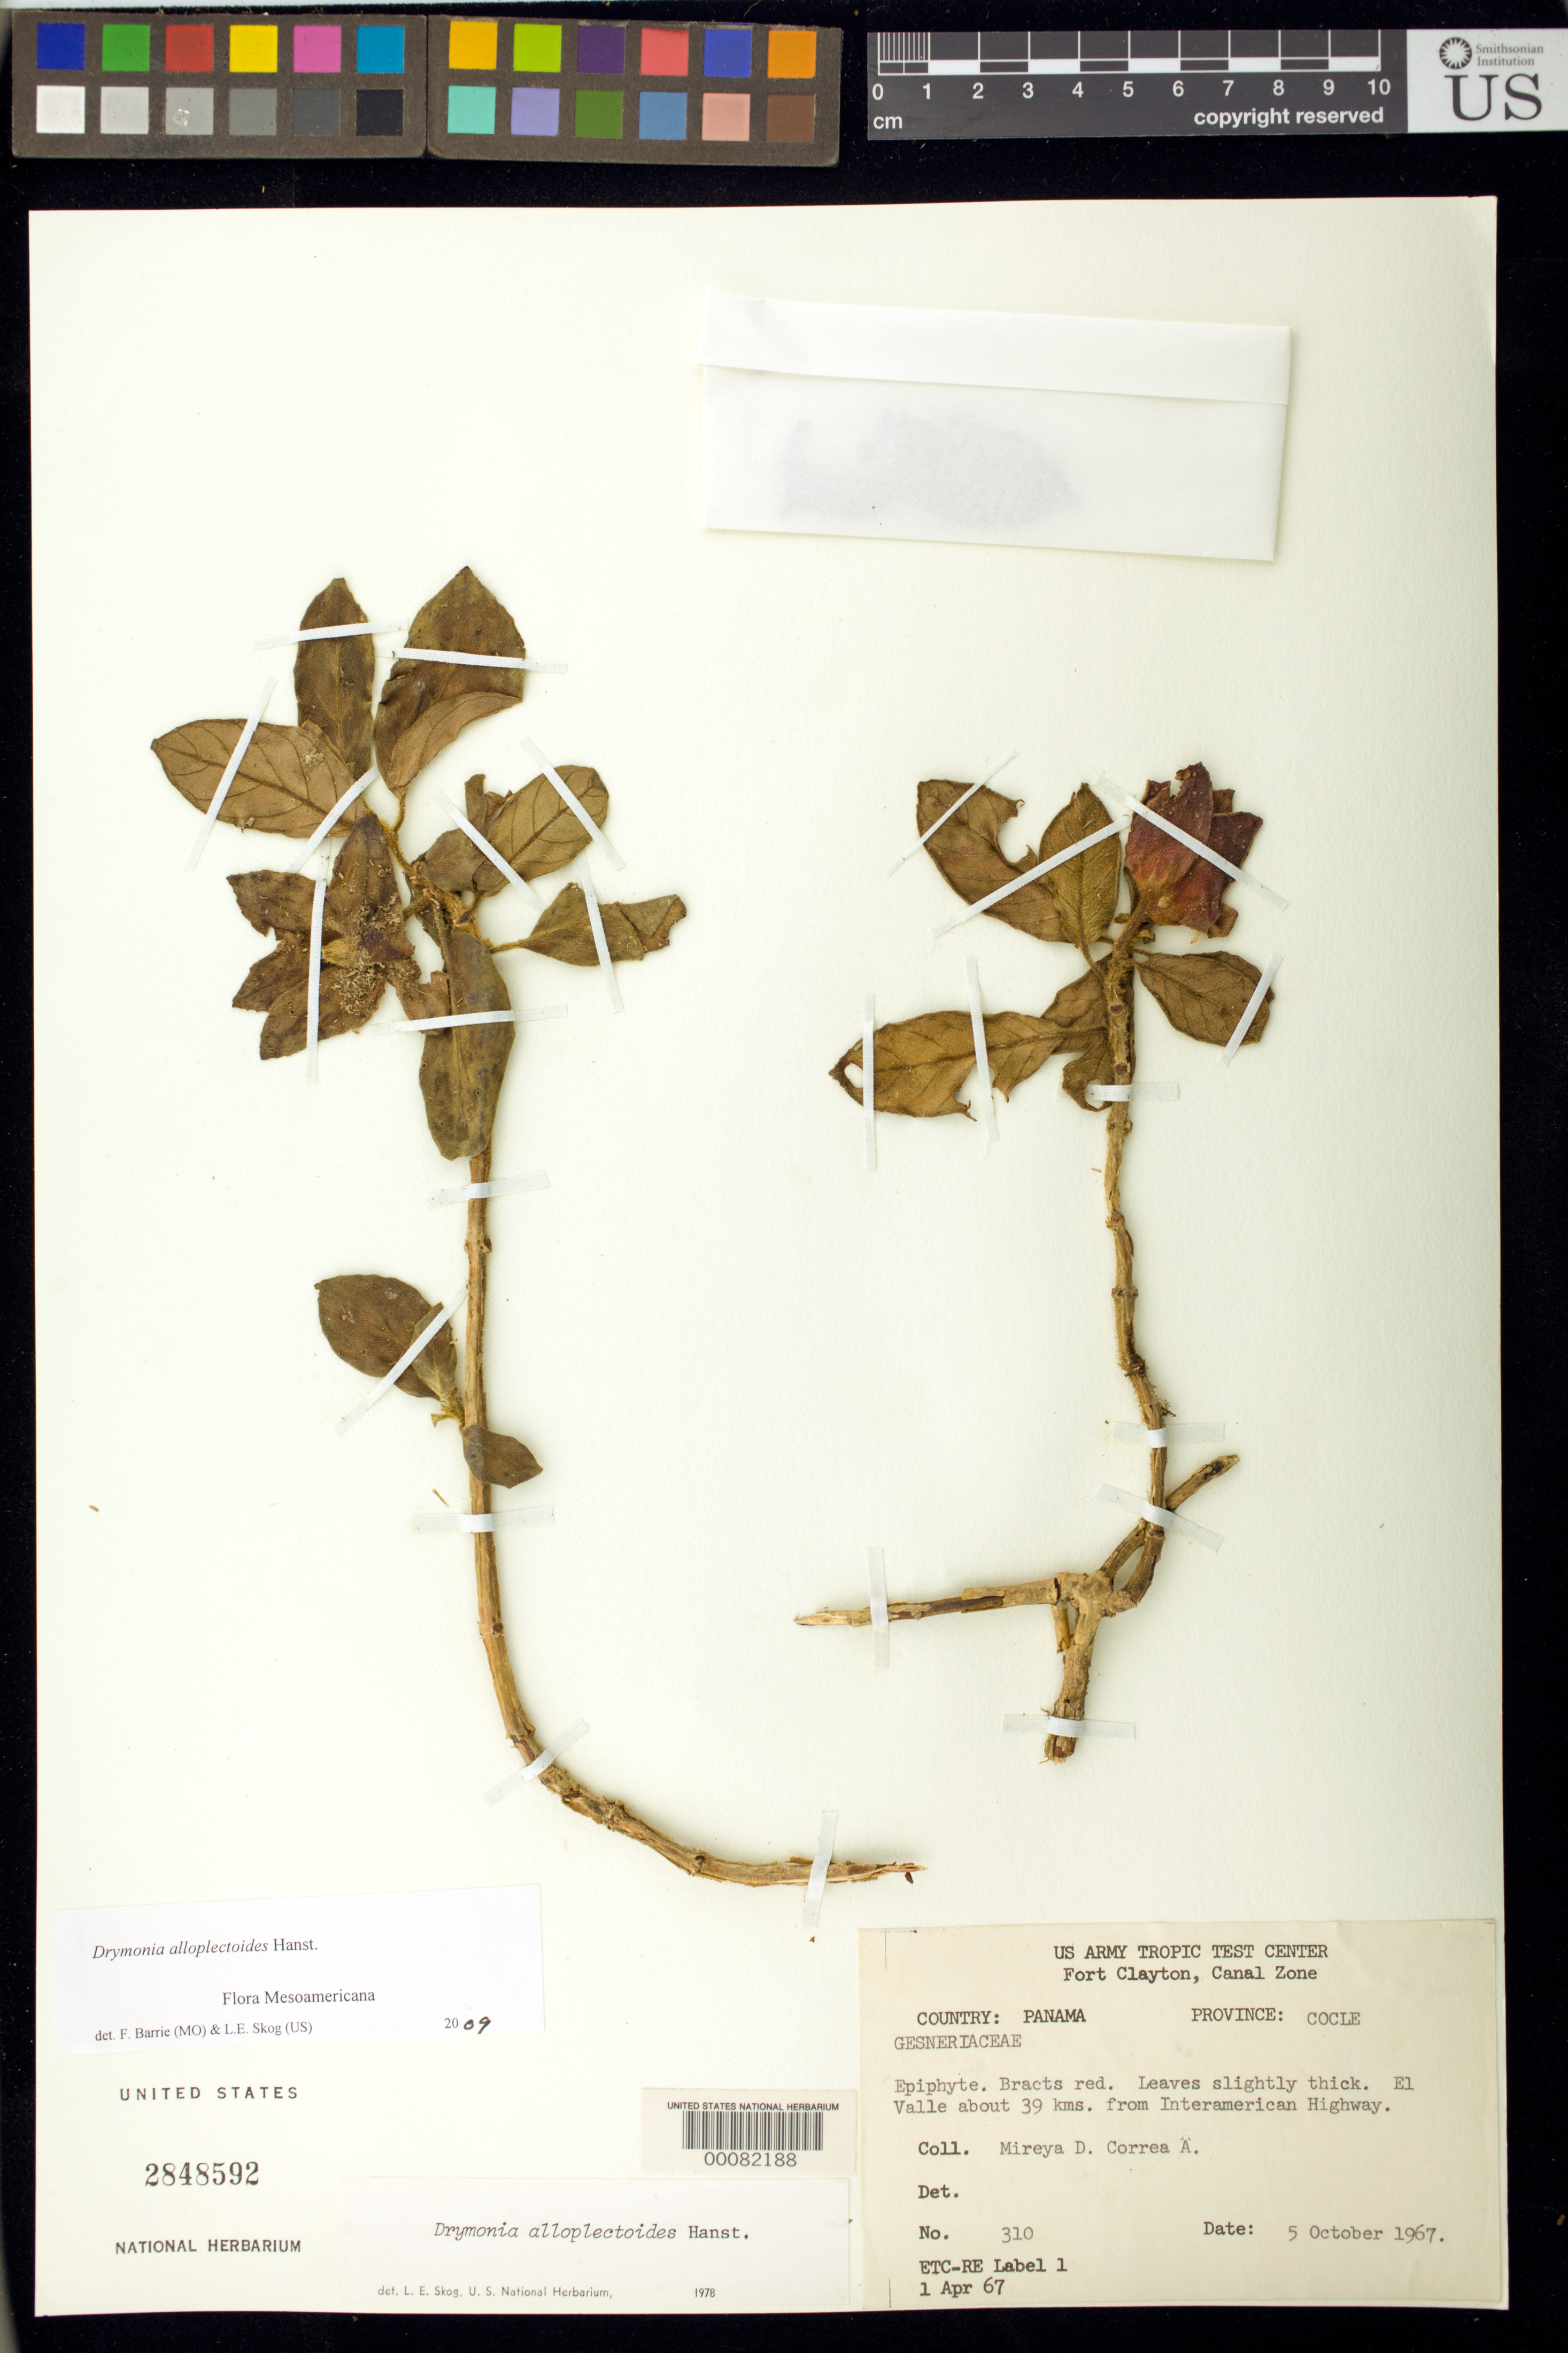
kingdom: Plantae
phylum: Tracheophyta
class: Magnoliopsida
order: Lamiales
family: Gesneriaceae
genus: Drymonia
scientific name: Drymonia alloplectoides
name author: Hanst.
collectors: M. D. Corrêa-A.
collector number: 310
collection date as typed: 05 Oct 1967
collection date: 1967-10-05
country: Panama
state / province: Coclé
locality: El Valle about 39 km from Interamerican highway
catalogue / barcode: US 2848592